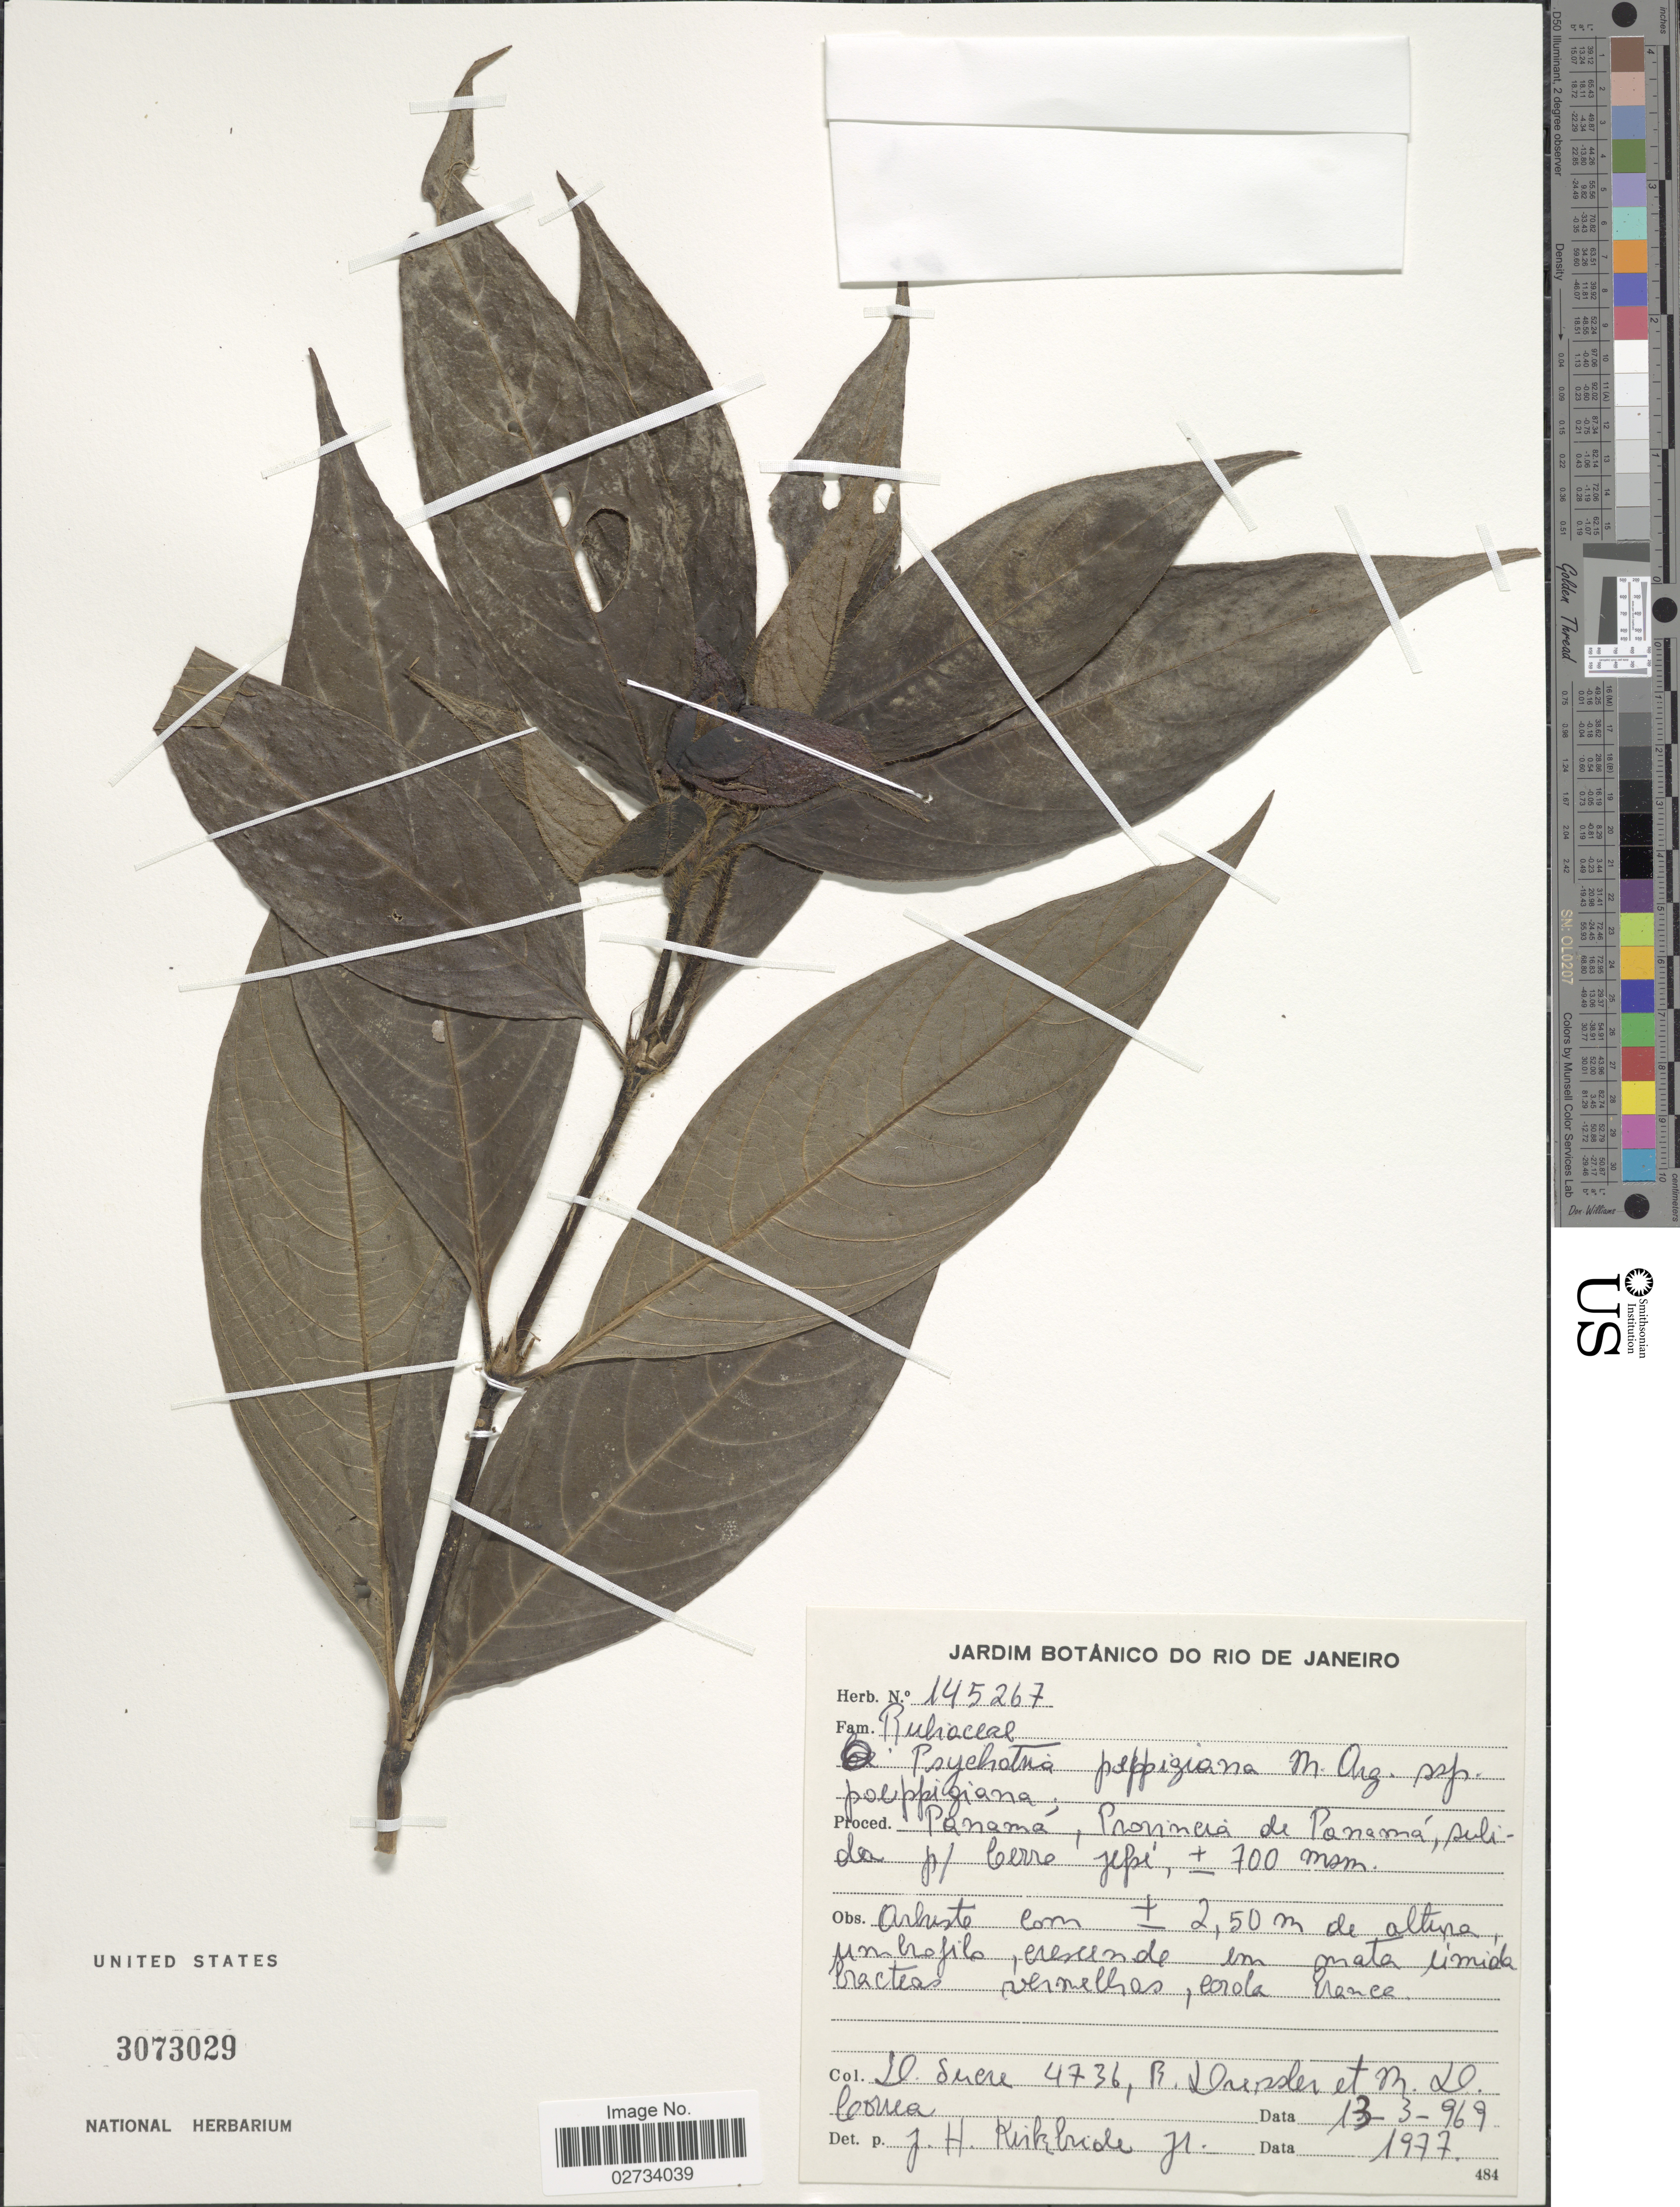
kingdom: Plantae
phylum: Tracheophyta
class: Magnoliopsida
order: Gentianales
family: Rubiaceae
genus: Psychotria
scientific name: Psychotria poeppigiana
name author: Müll. Arg.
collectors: D. Sucre, R. Dressler & M. D. Corrêa-A.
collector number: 4736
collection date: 1969-03-13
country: Panama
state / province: Panamá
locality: Panama, Provincia de Panama, subida p/ Cerro jepe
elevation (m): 700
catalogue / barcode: US 3073029